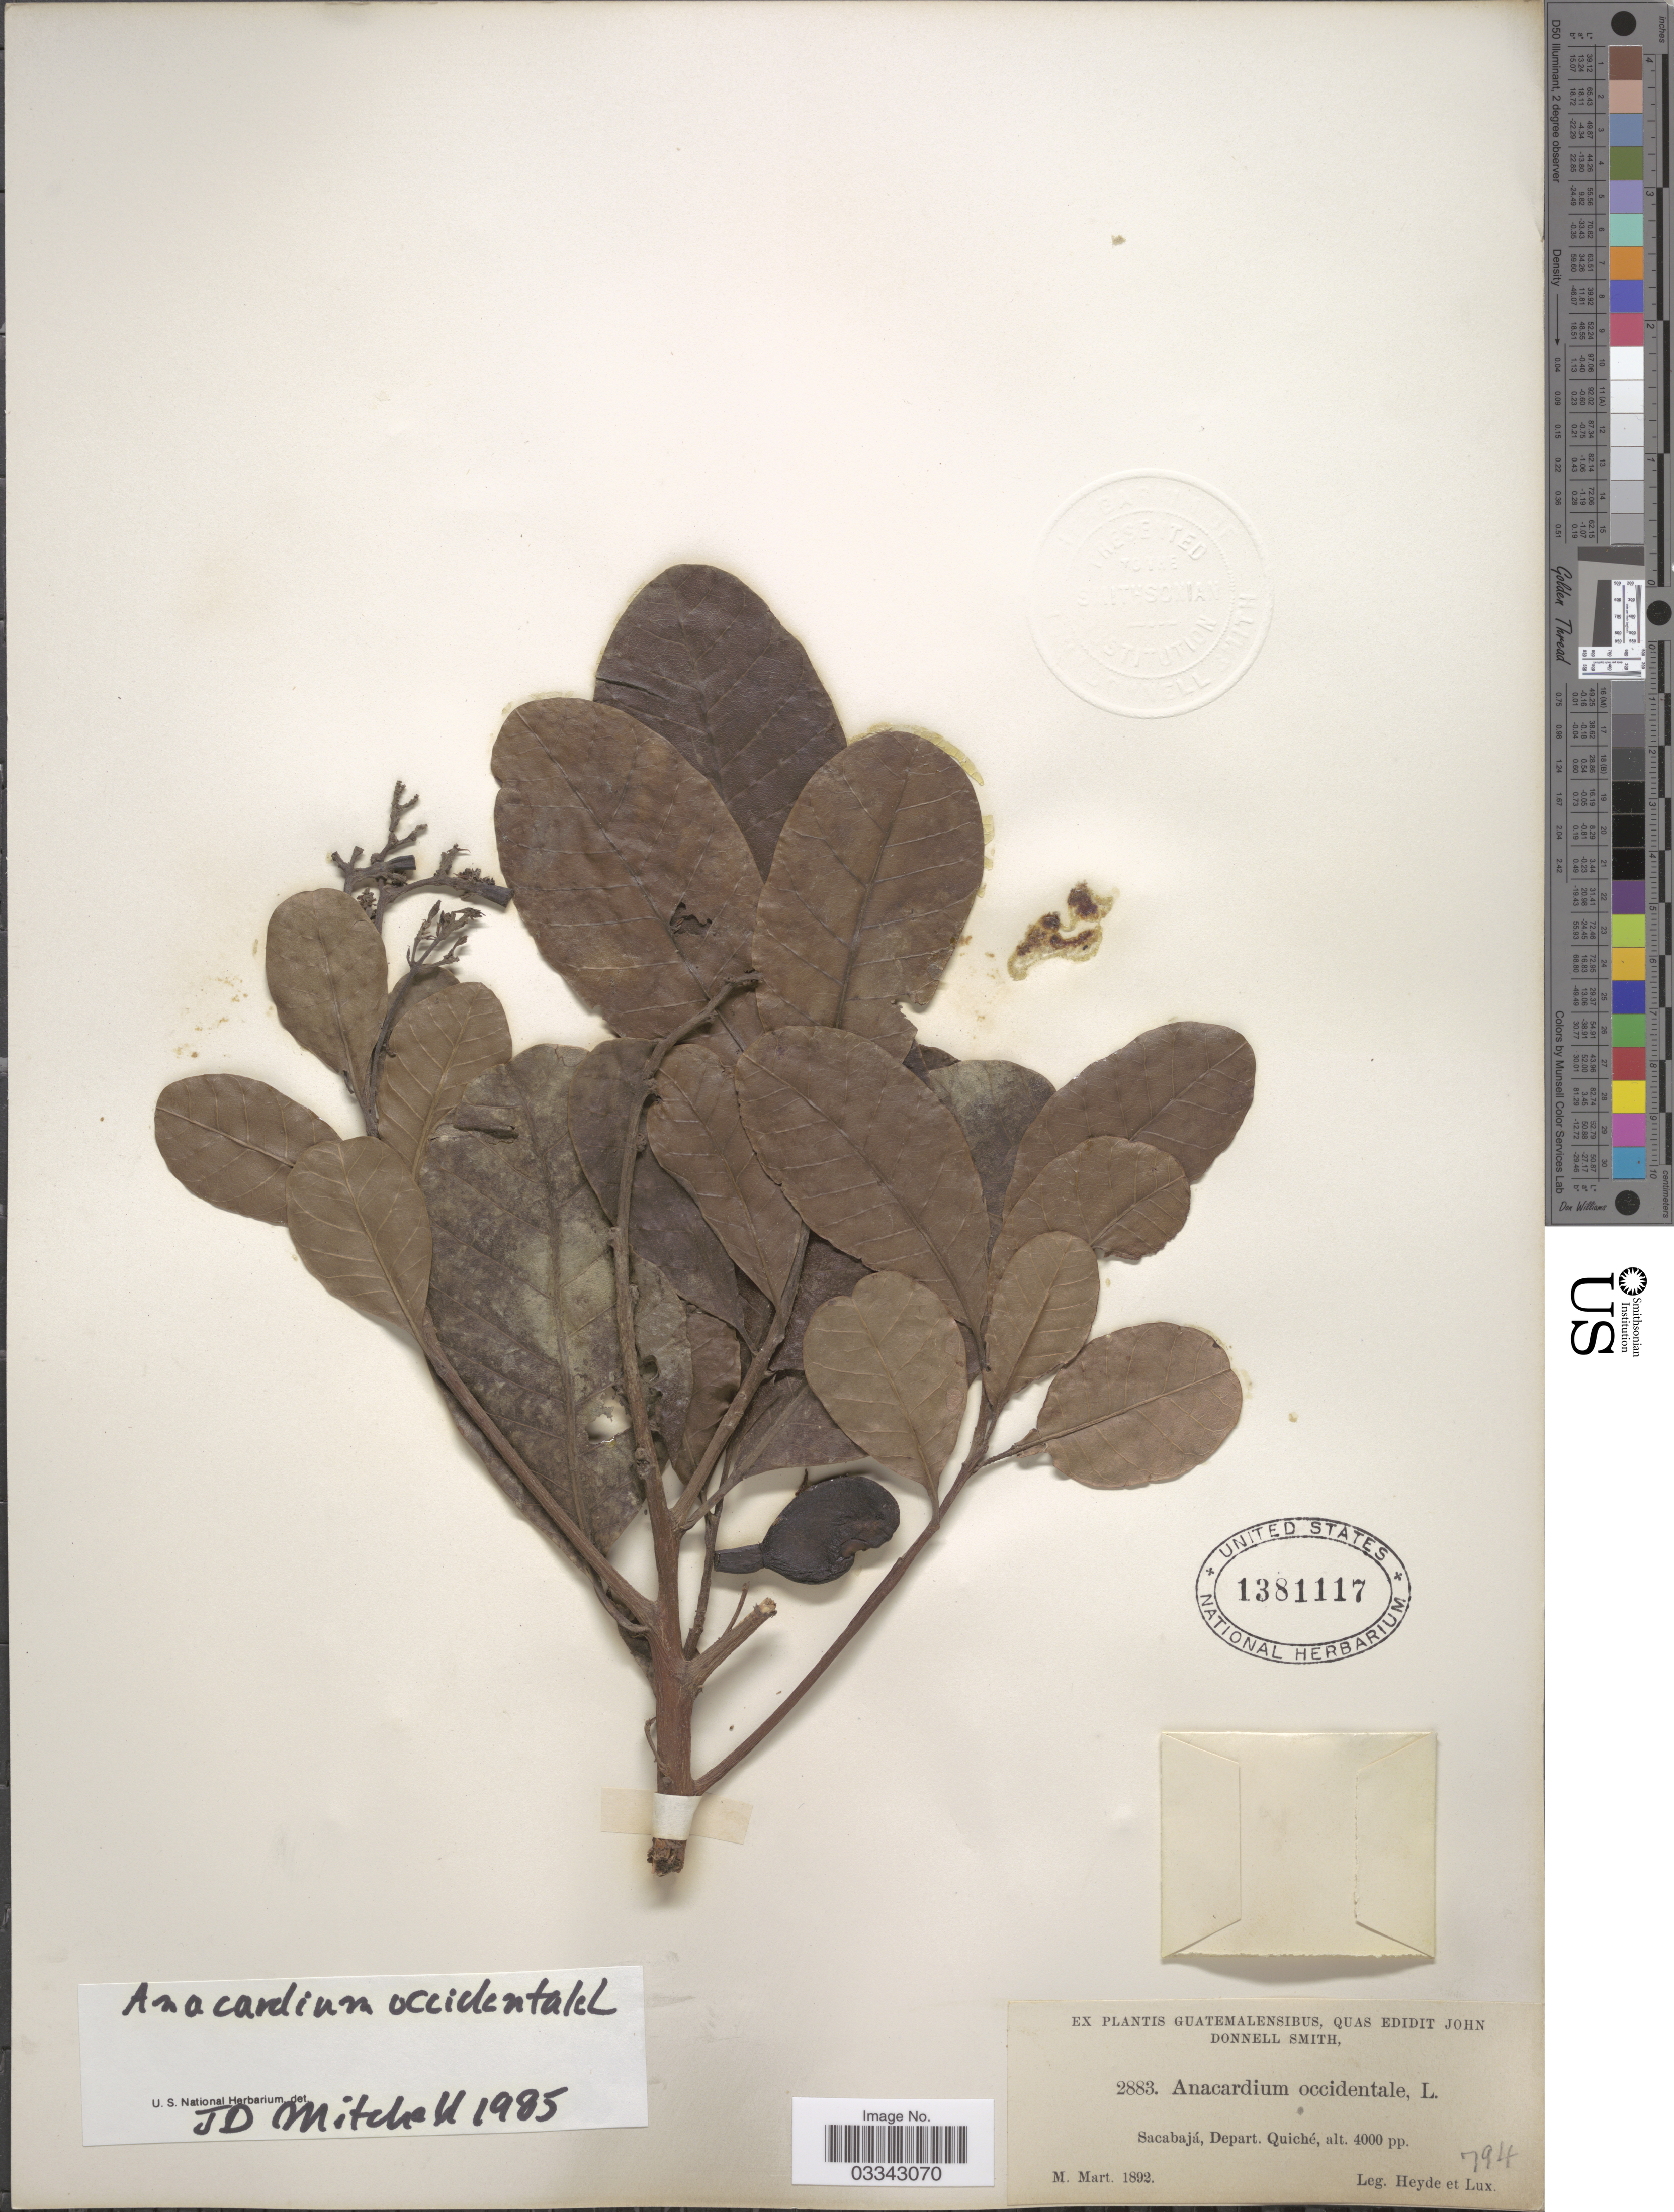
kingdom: Plantae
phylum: Tracheophyta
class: Magnoliopsida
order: Sapindales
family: Anacardiaceae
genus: Anacardium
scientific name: Anacardium occidentale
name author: L.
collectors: Heyde & Lux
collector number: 2883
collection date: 1892-03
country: Guatemala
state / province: El Quiché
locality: Sacabajá, Depart. Quiché.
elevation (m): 1219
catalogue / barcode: US 1381117